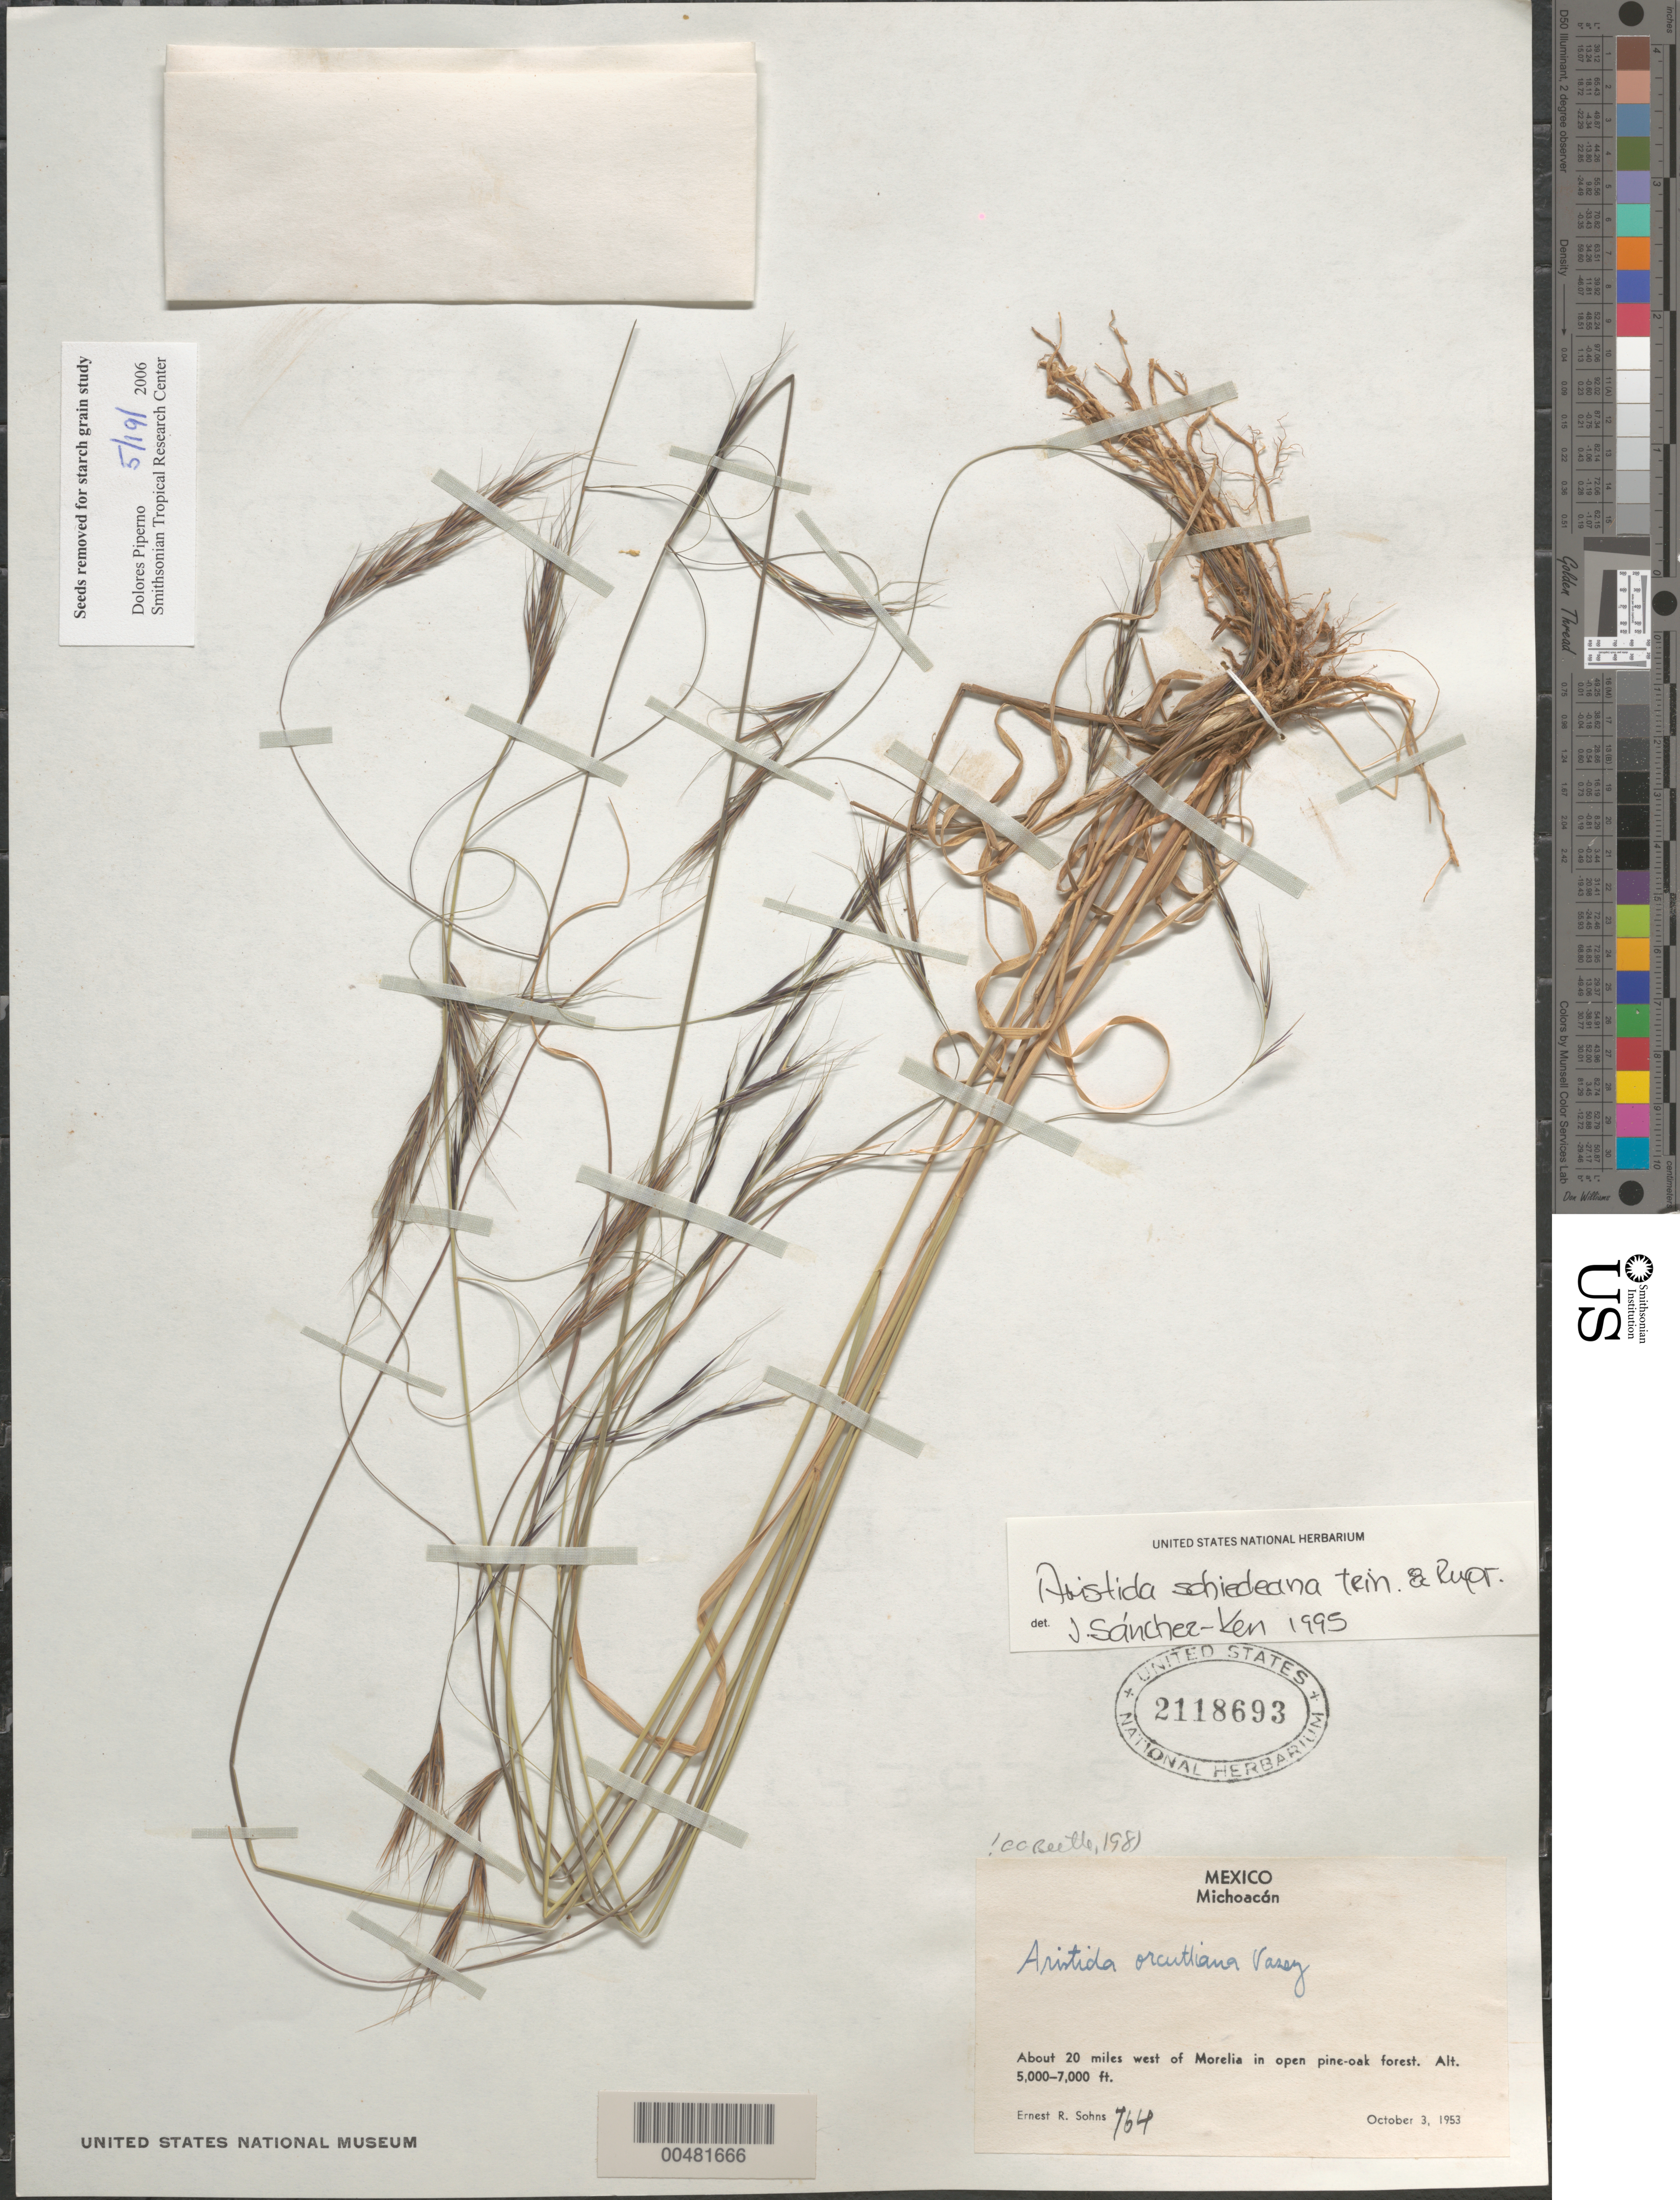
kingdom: Plantae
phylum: Tracheophyta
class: Liliopsida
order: Poales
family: Poaceae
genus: Aristida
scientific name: Aristida schiedeana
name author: Trin. & Rupr.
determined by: Sánchez-Ken, J. G.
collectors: E. R. Sohns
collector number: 764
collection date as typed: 3 Oct 1953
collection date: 1953-10-03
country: Mexico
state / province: Michoacán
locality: About 20 mi W of Morelia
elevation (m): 1524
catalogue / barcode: US 2118693